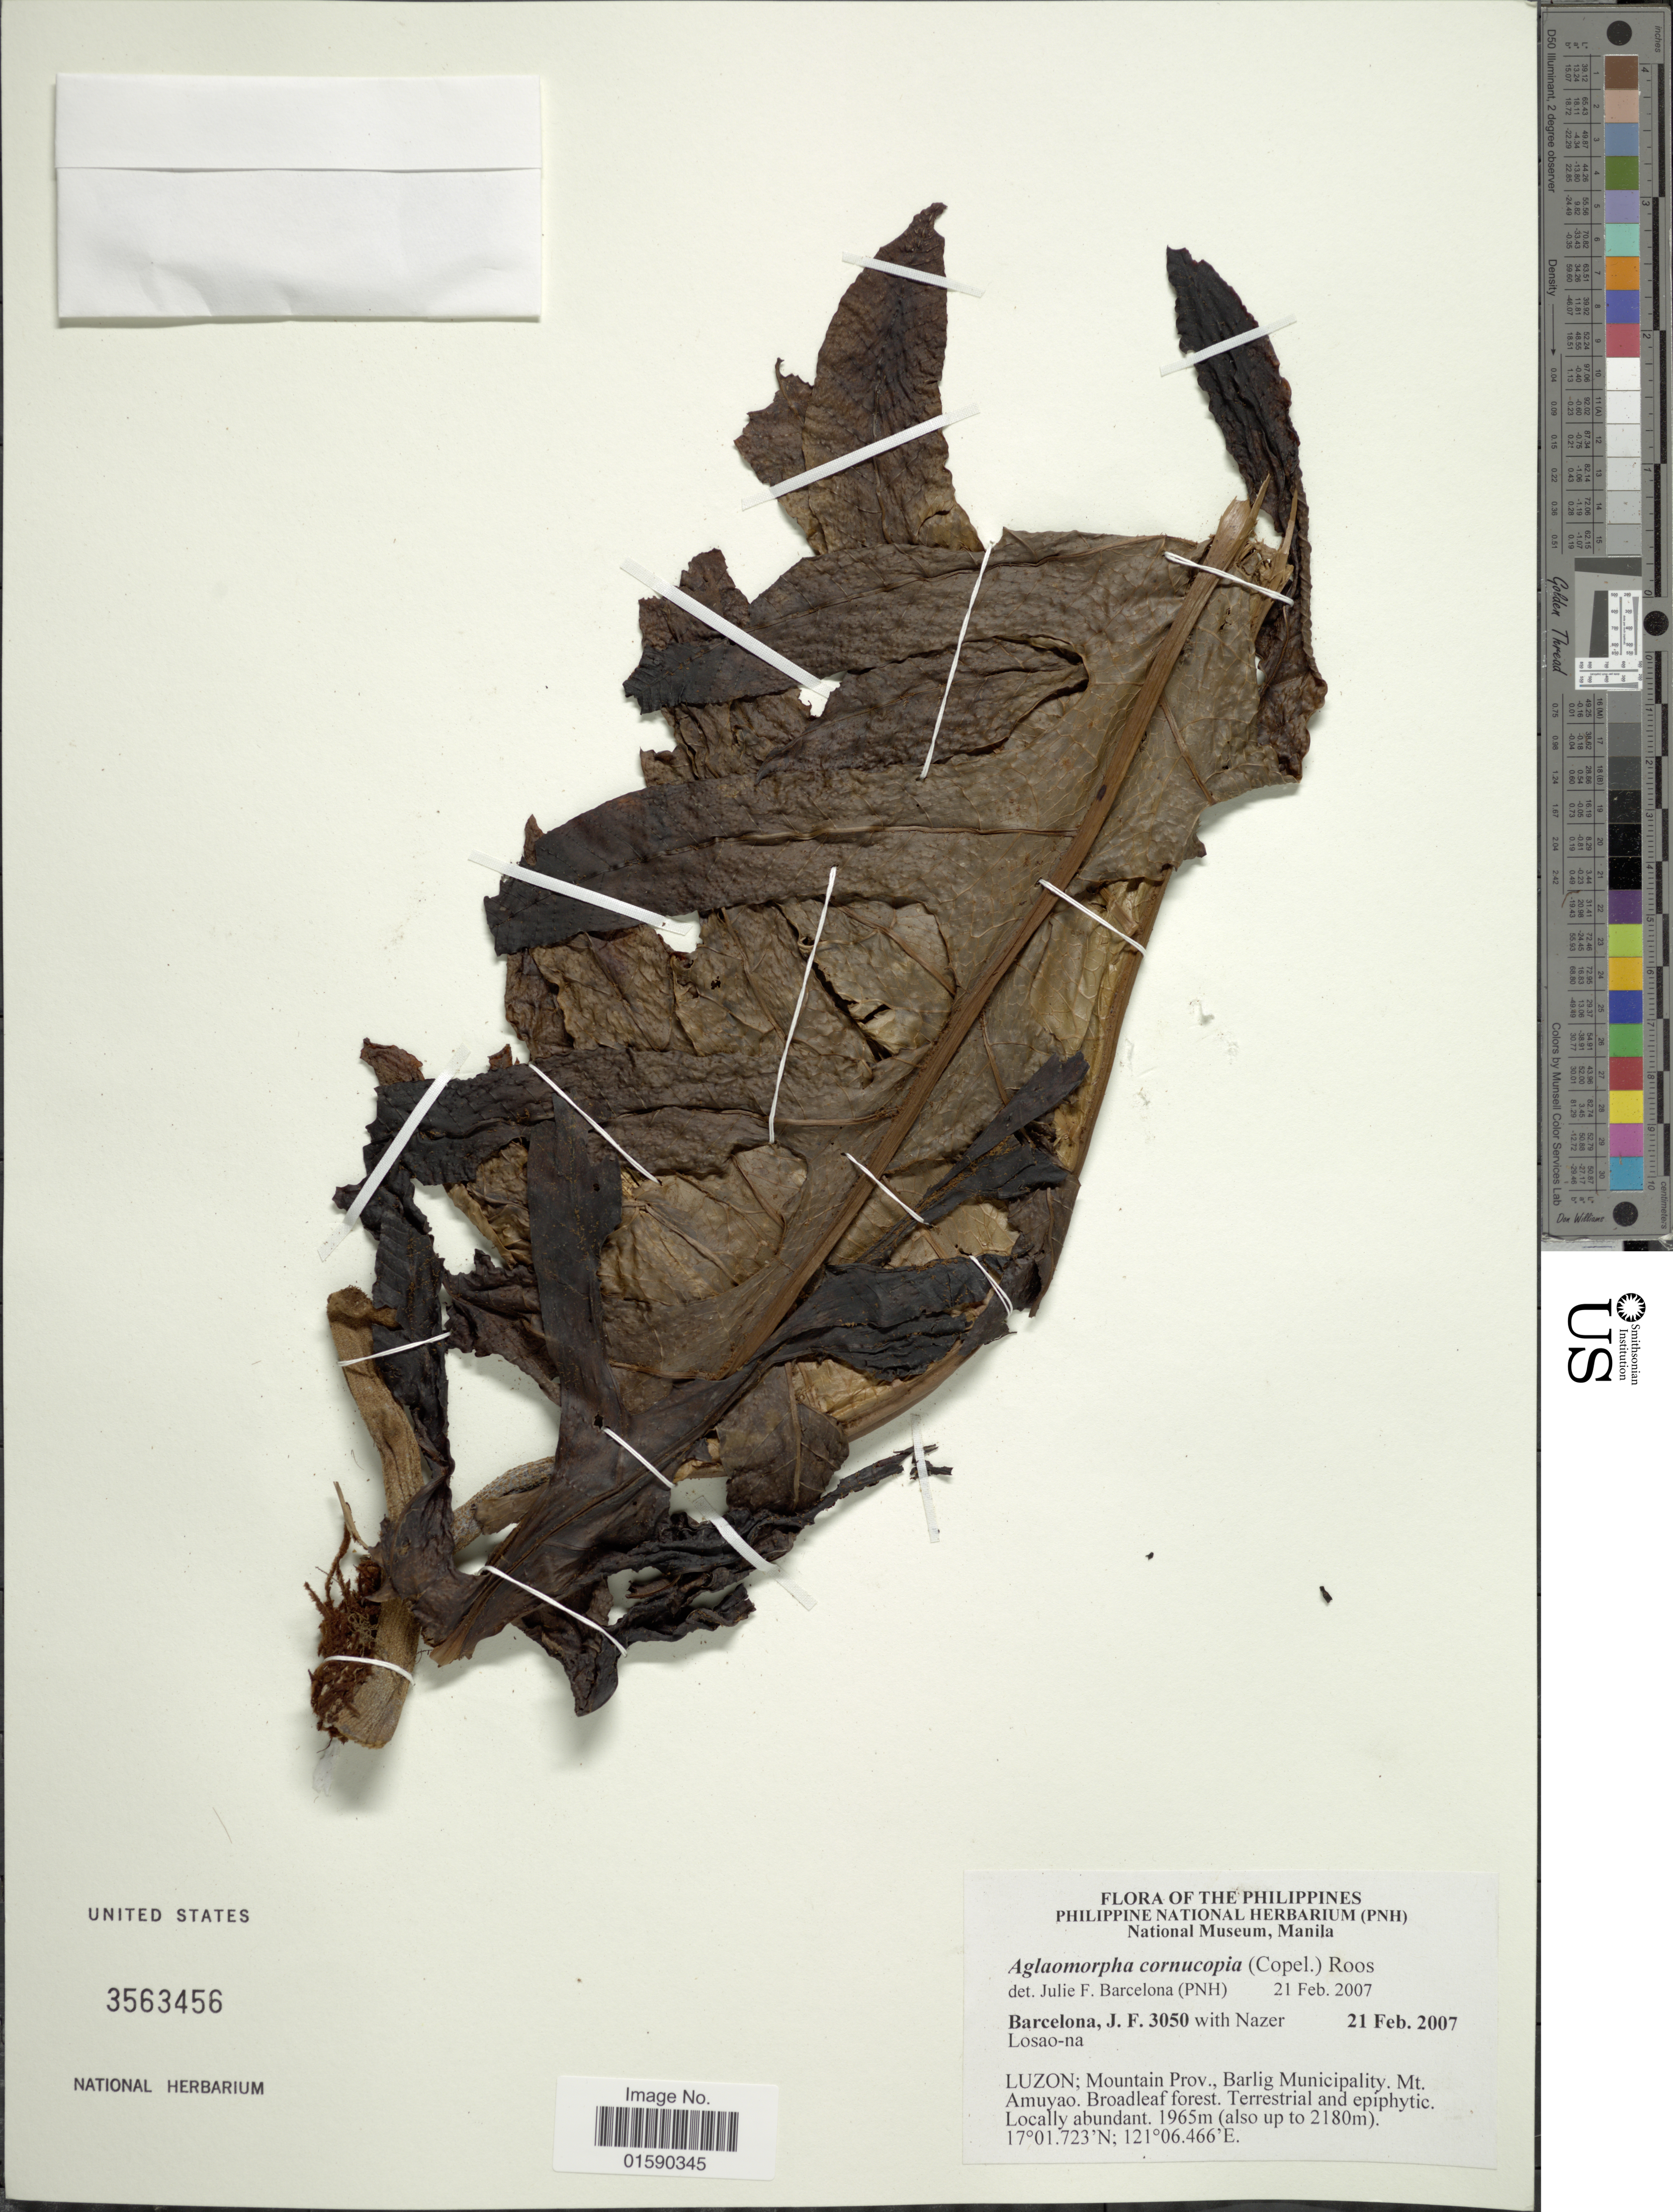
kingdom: Plantae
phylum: Tracheophyta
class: Polypodiopsida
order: Polypodiales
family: Polypodiaceae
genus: Aglaomorpha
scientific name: Aglaomorpha cornucopia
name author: (Copel.) M.C. Roos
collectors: J. F. Barcelona & N. Losao-na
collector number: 3050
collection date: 2007-02-21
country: Philippines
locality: Luzon; Mountain Prov., Barlig Municipality, Mt. Amuyao.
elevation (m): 1965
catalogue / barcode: US 3563456